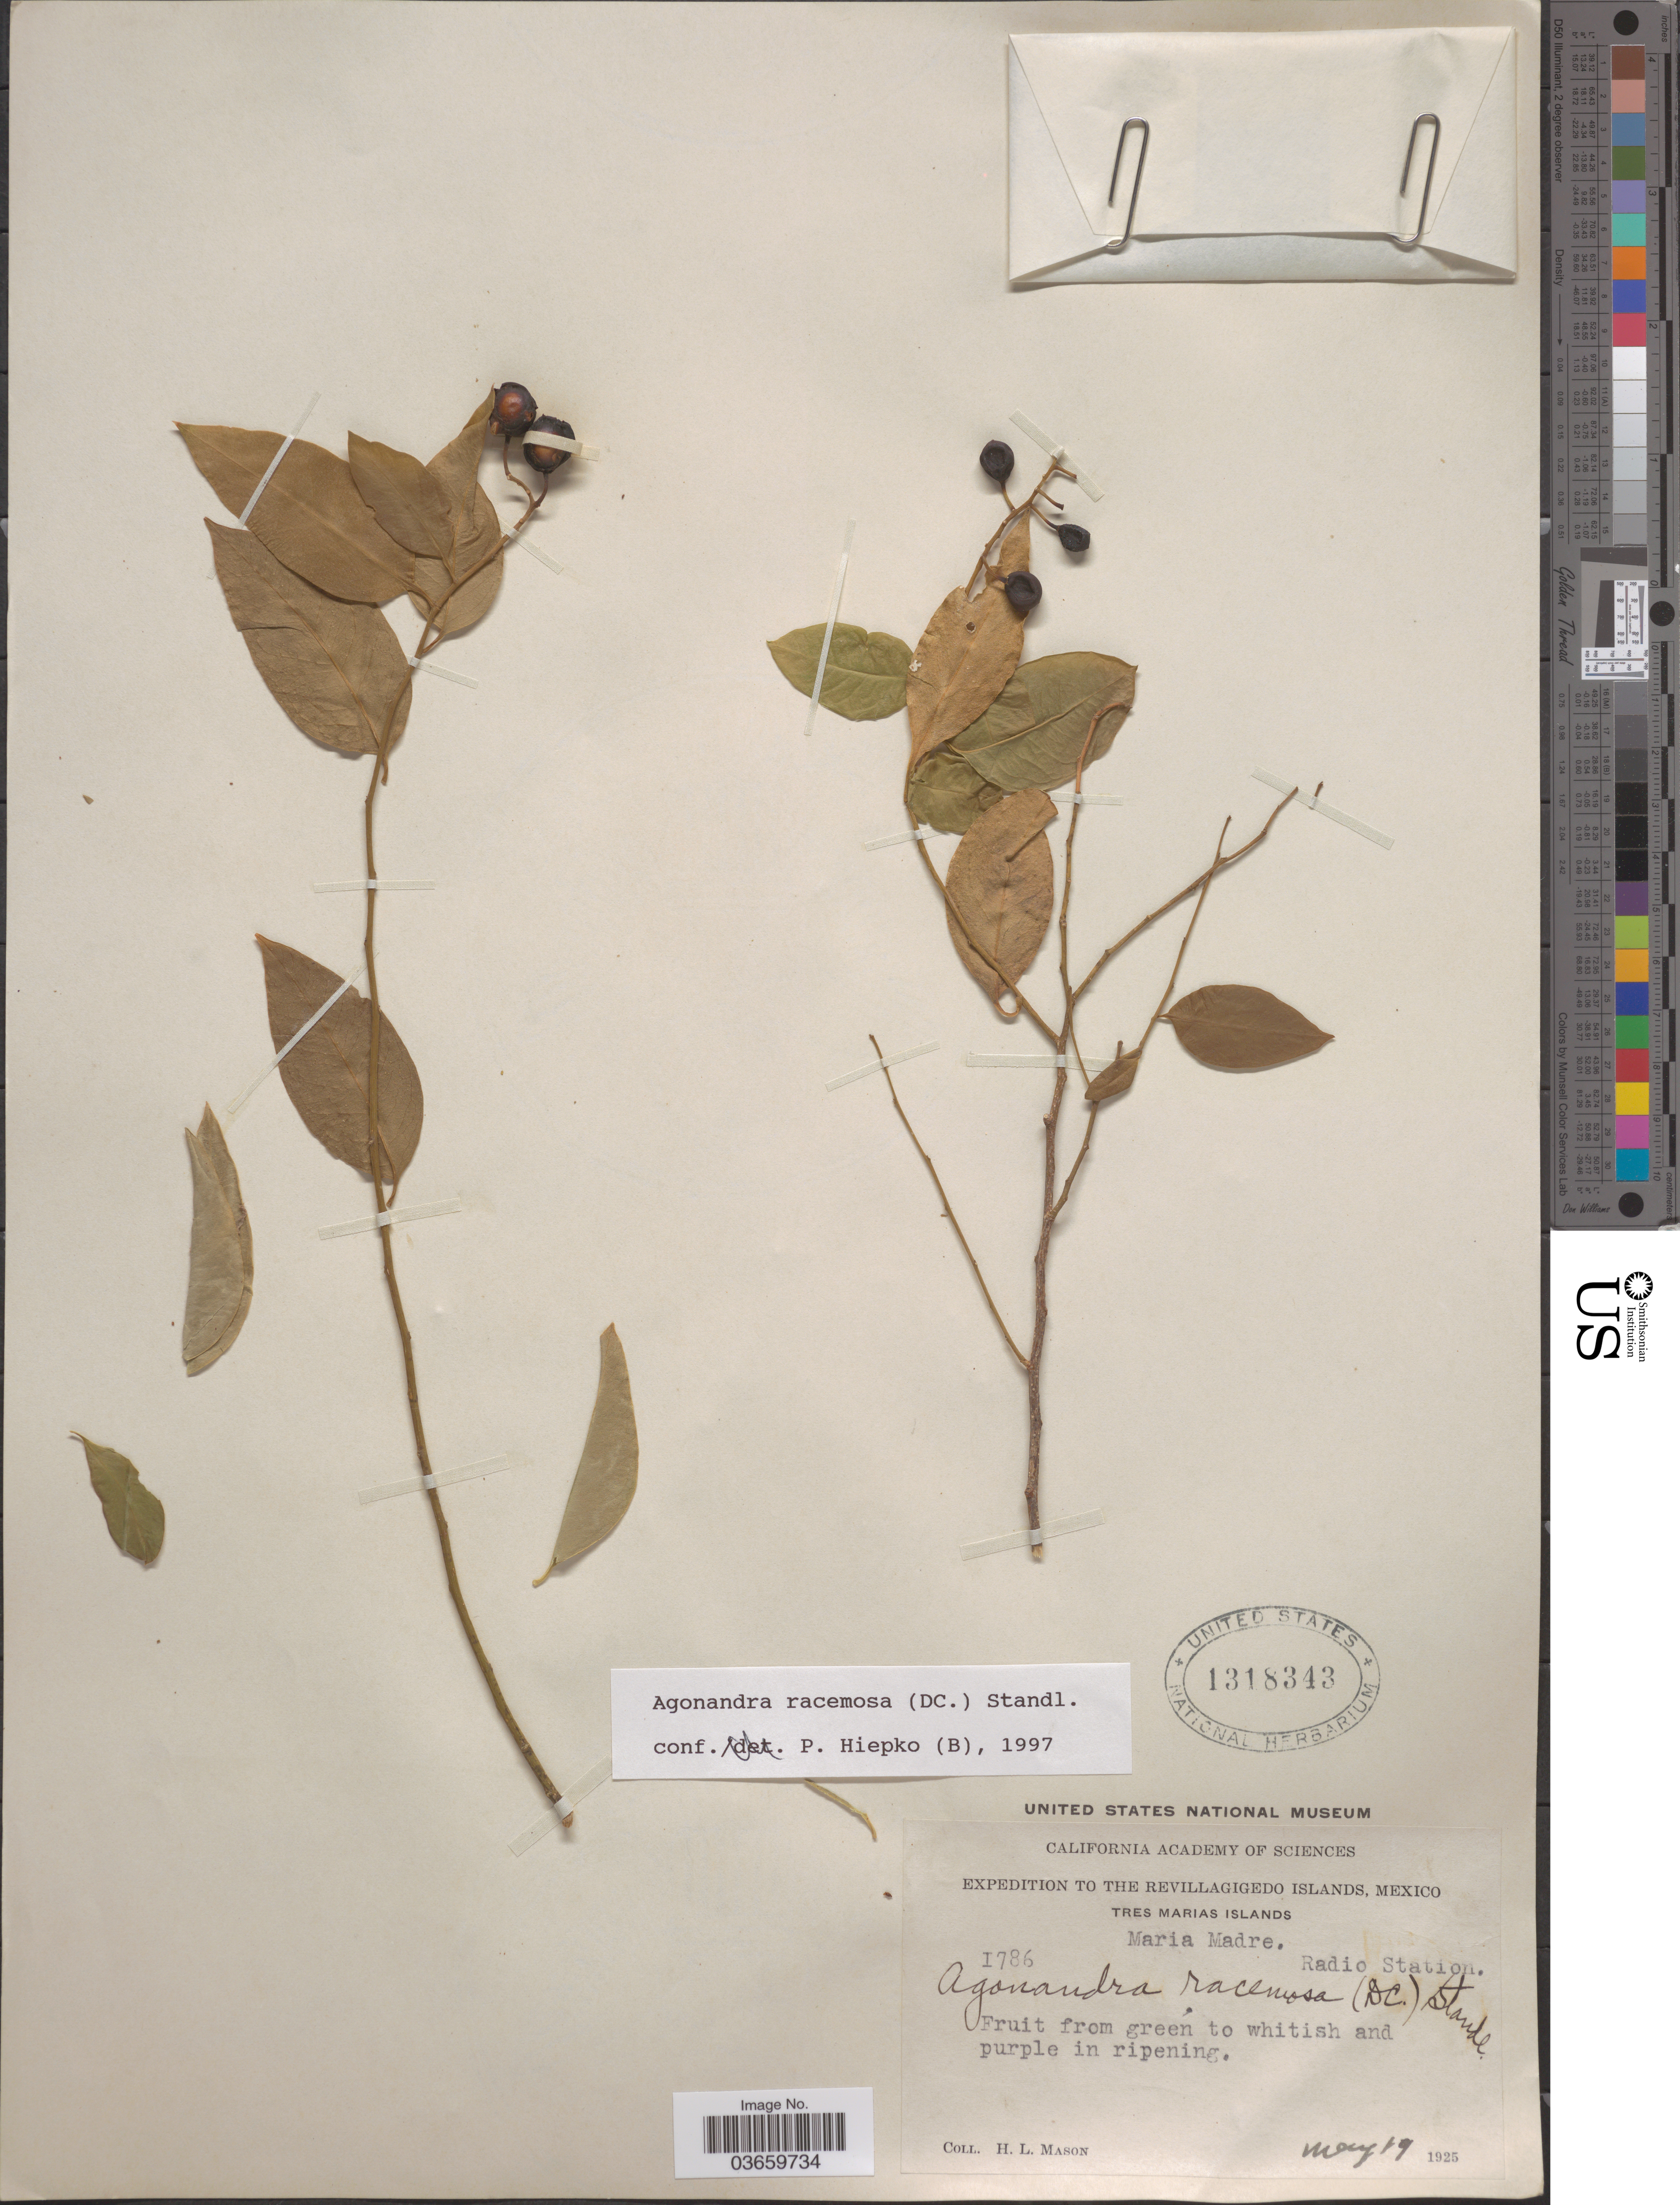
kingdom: Plantae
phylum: Tracheophyta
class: Magnoliopsida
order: Santalales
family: Opiliaceae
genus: Agonandra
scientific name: Agonandra racemosa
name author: (DC.) Standl.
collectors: H. L. Mason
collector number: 1786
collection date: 1925-05-19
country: Mexico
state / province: Colima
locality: The Revillagigedo Islands. Tres Marias Islands. Maria Madre. Radio Station.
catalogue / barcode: US 1318343